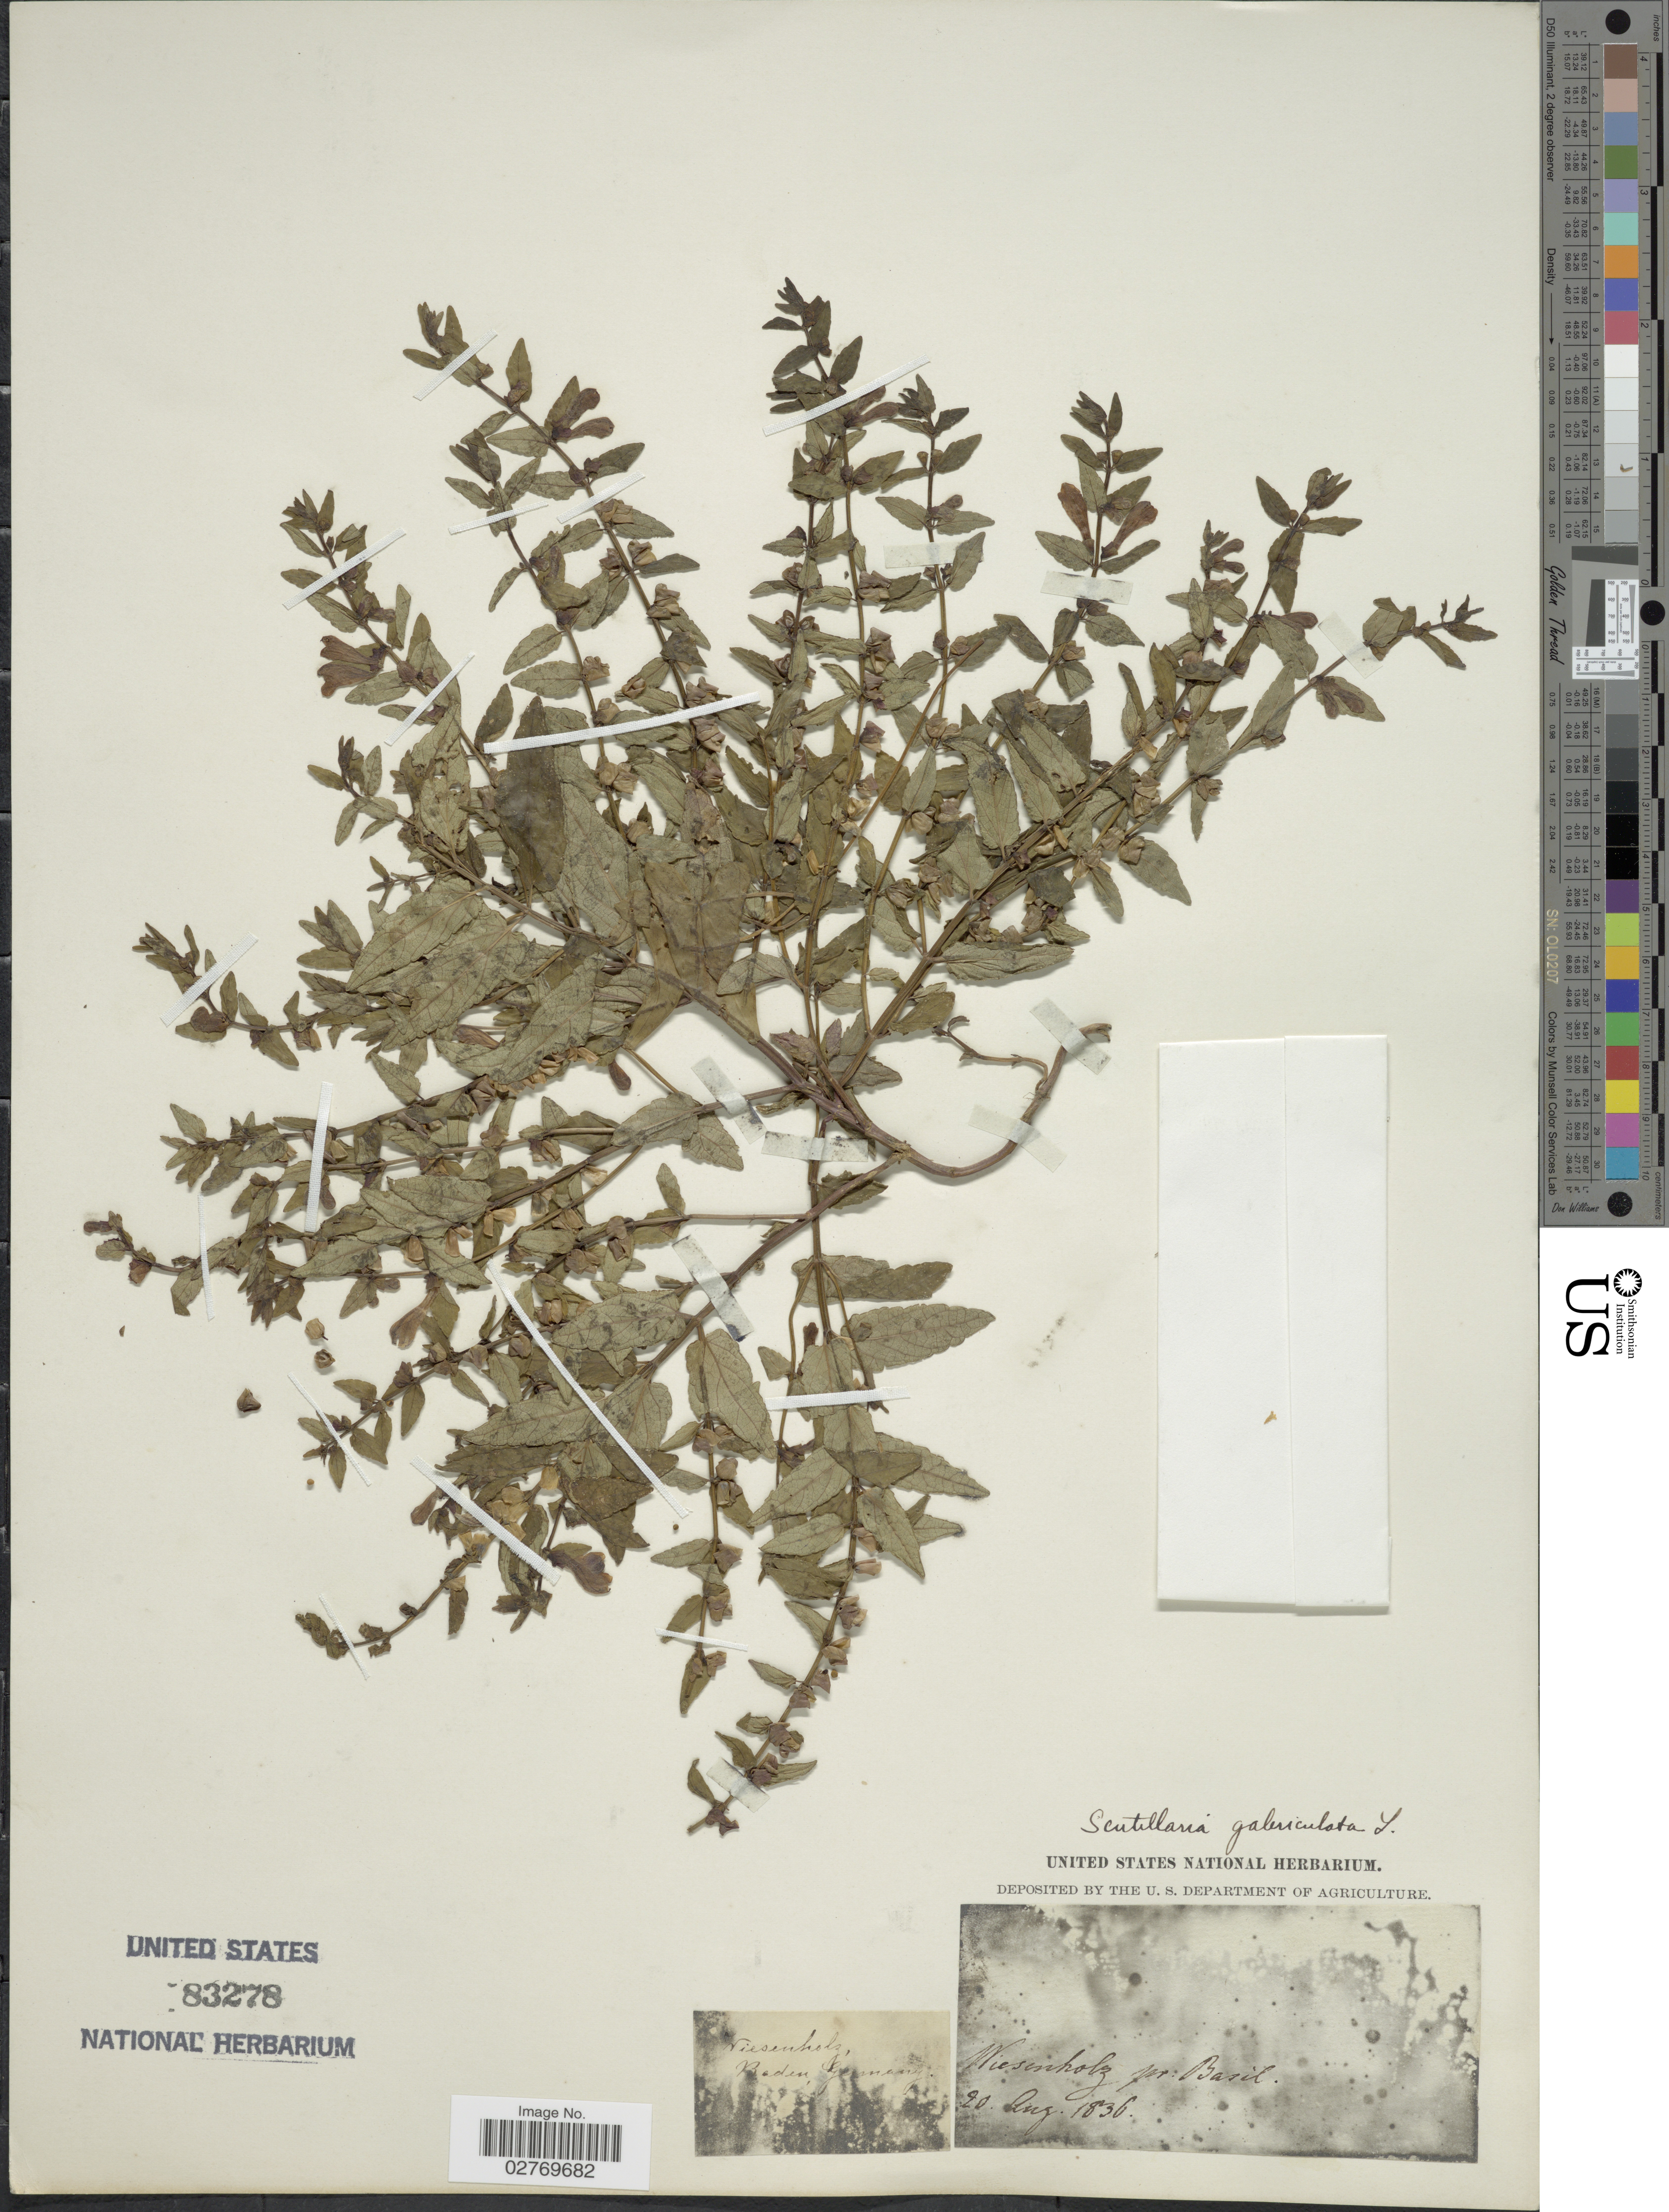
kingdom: Plantae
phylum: Tracheophyta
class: Magnoliopsida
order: Lamiales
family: Lamiaceae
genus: Scutellaria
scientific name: Scutellaria galericulata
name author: L.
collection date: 1836-08-20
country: Germany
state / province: Baden-Württemberg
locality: Wiesenholz, pr. Basil. Baden.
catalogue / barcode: US 83278